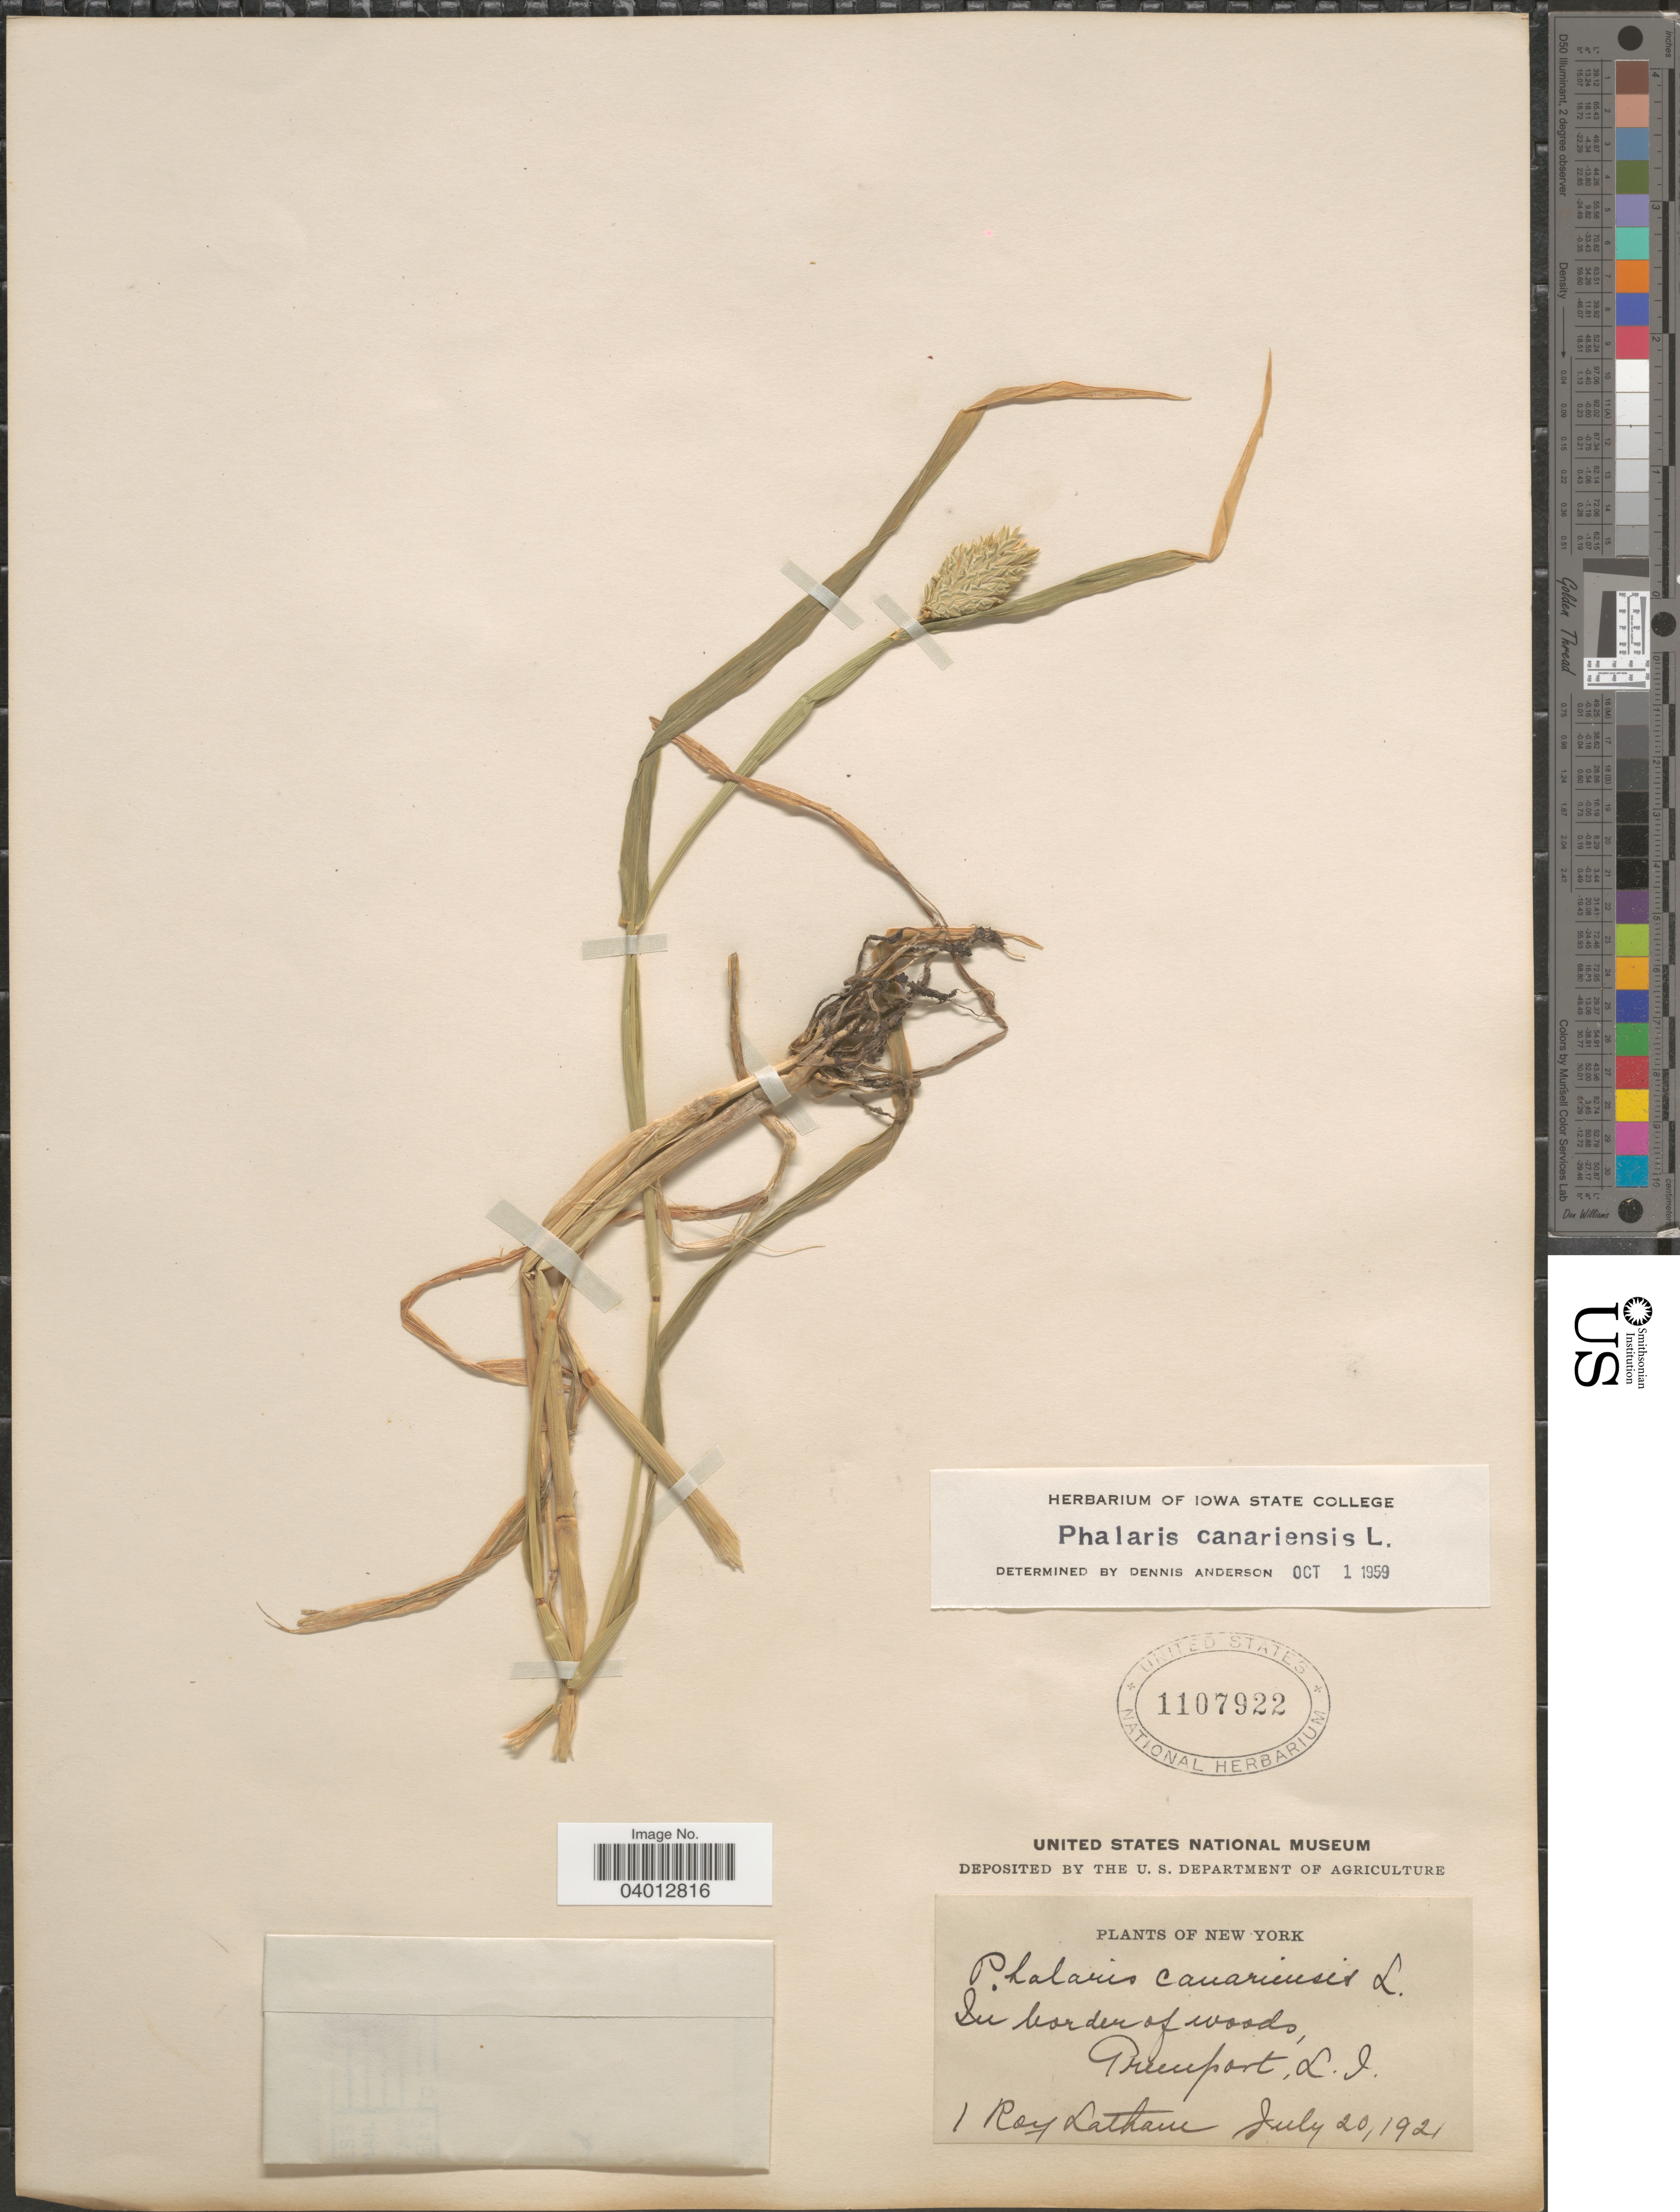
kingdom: Plantae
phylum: Tracheophyta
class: Liliopsida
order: Poales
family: Poaceae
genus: Phalaris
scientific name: Phalaris canariensis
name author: L.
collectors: R. Latham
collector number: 1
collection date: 1921-07-20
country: United States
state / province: New York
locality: In border of woods, Greenport, L. I.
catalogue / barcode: US 1107922